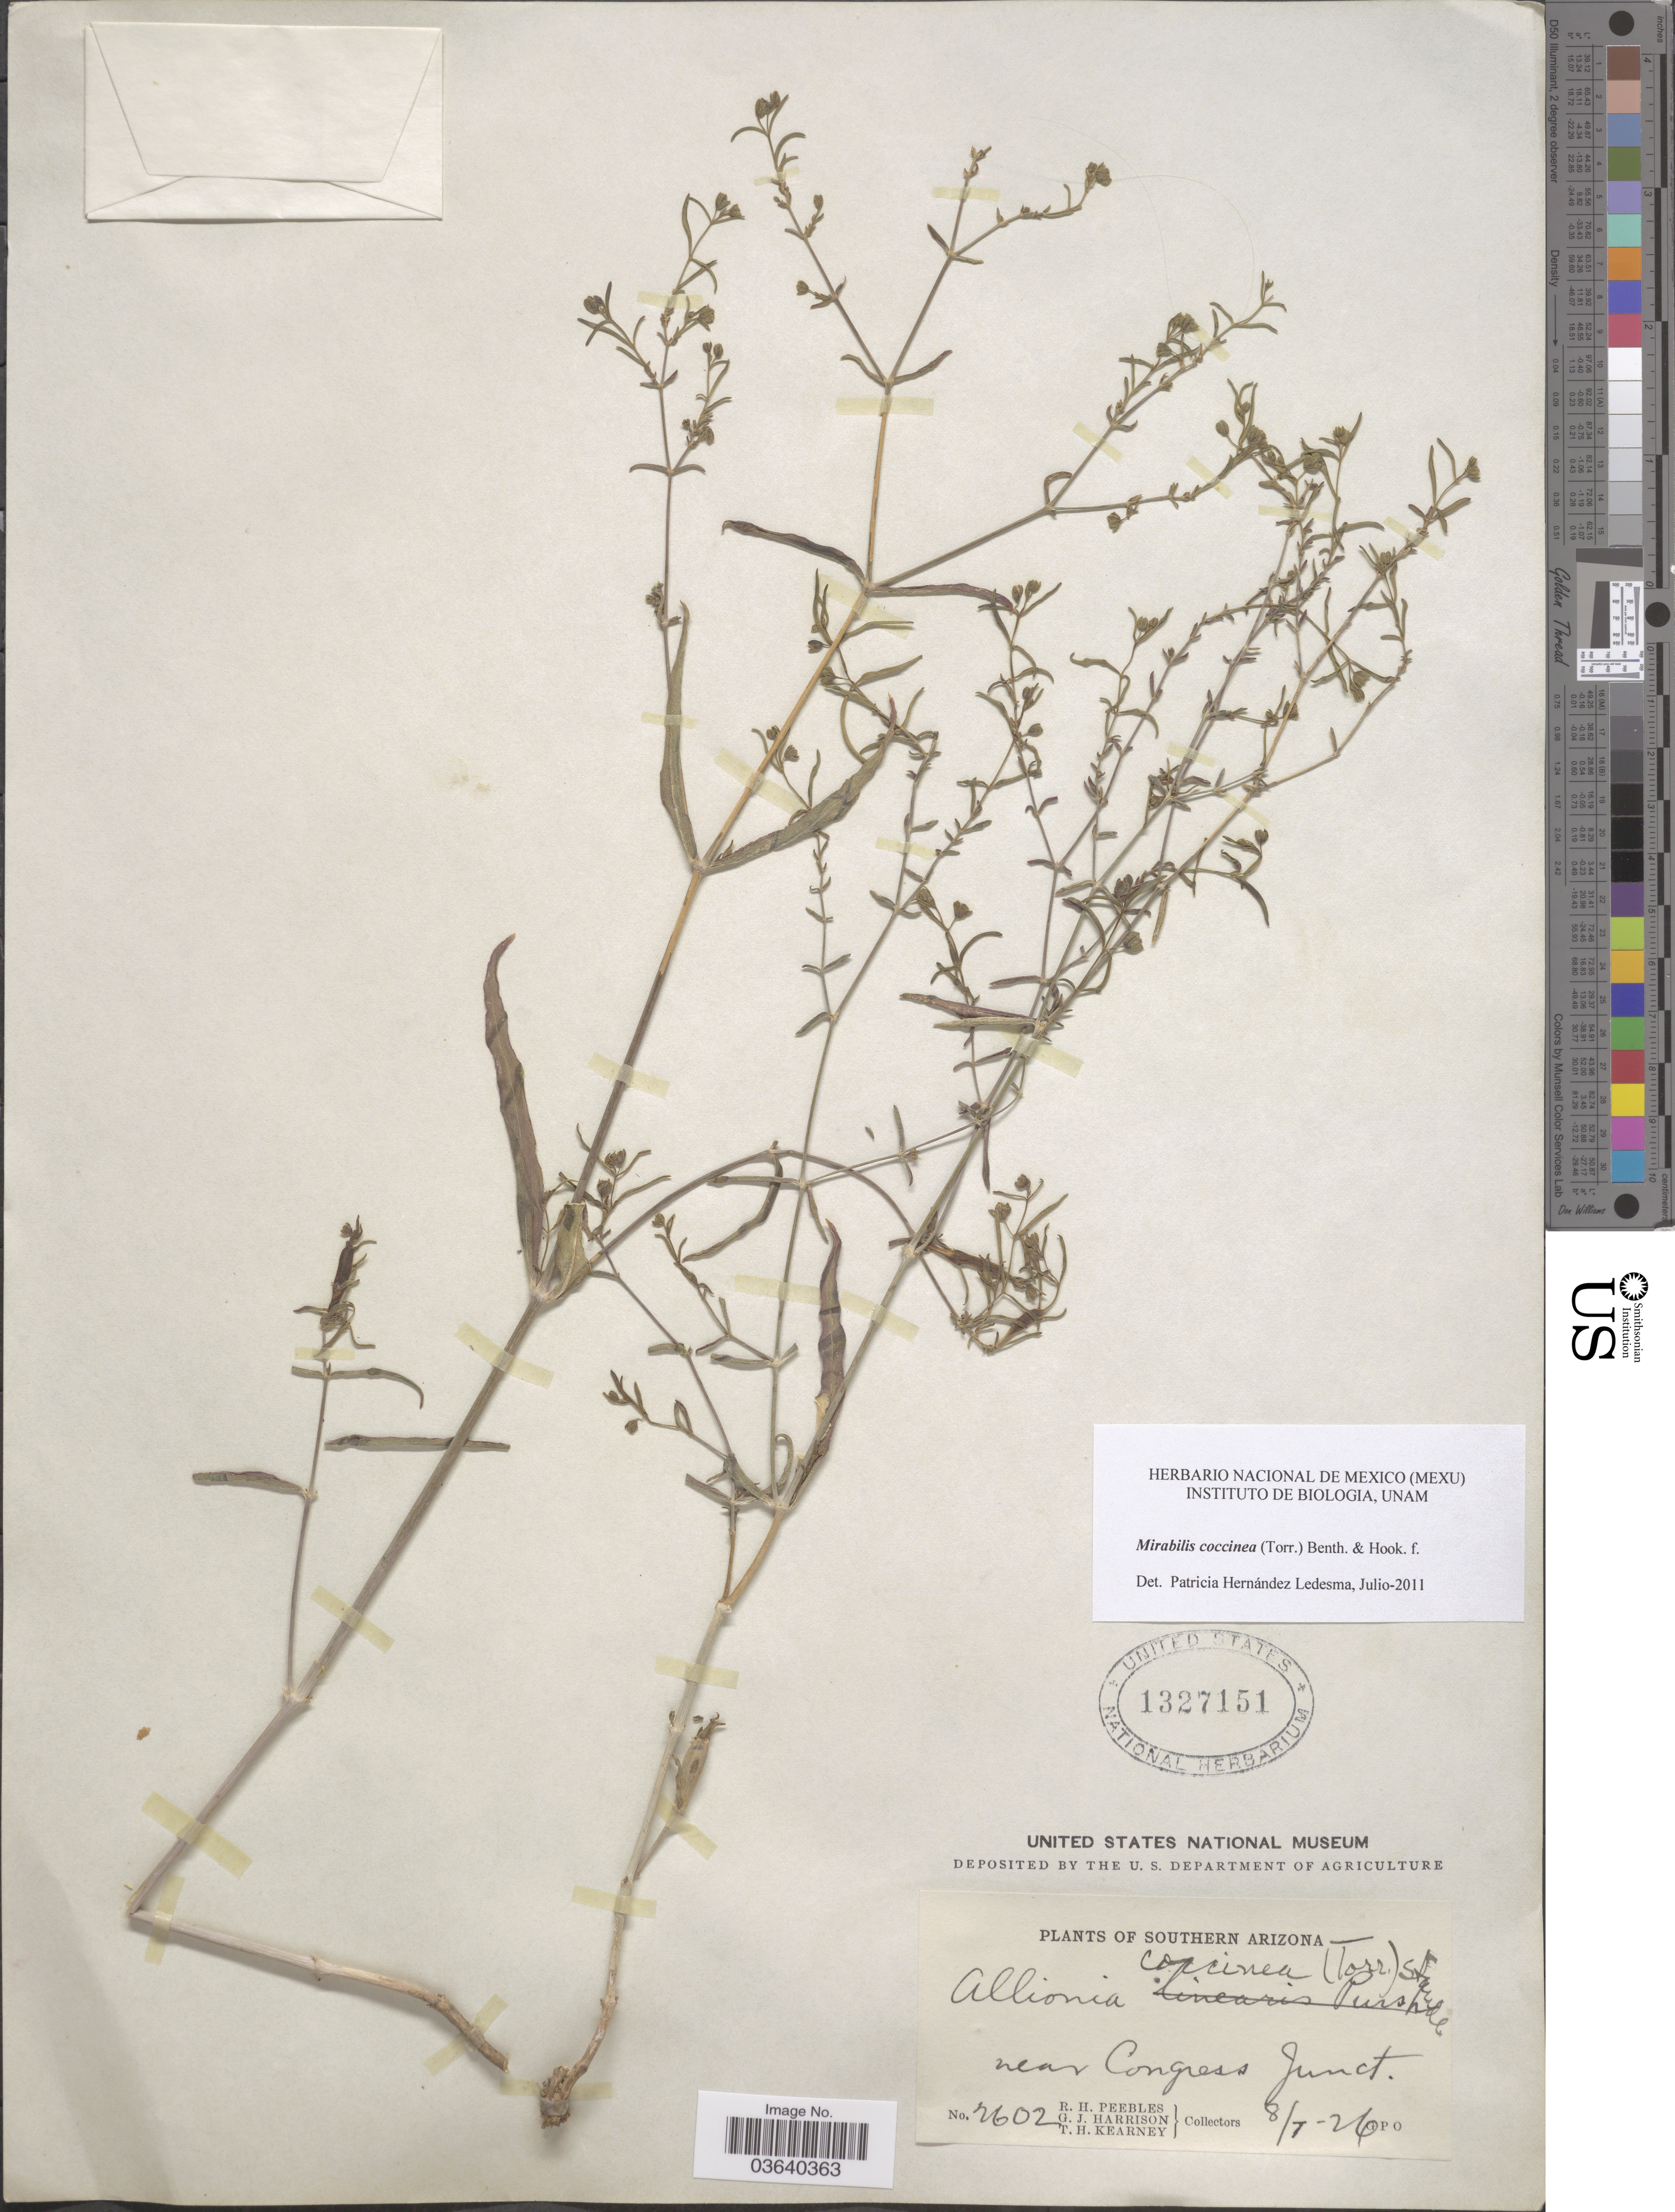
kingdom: Plantae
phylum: Tracheophyta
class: Magnoliopsida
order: Caryophyllales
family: Nyctaginaceae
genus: Mirabilis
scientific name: Mirabilis coccinea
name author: (Torr.) Benth. & Hook. f.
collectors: R. H. Peebles, G. J. Harrison & T. H. Kearney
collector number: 2602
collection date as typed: Transcribed d/m/y: 7/8/26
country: United States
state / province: Arizona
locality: Southern Arizona. Near Congress Junct.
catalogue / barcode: US 1327151